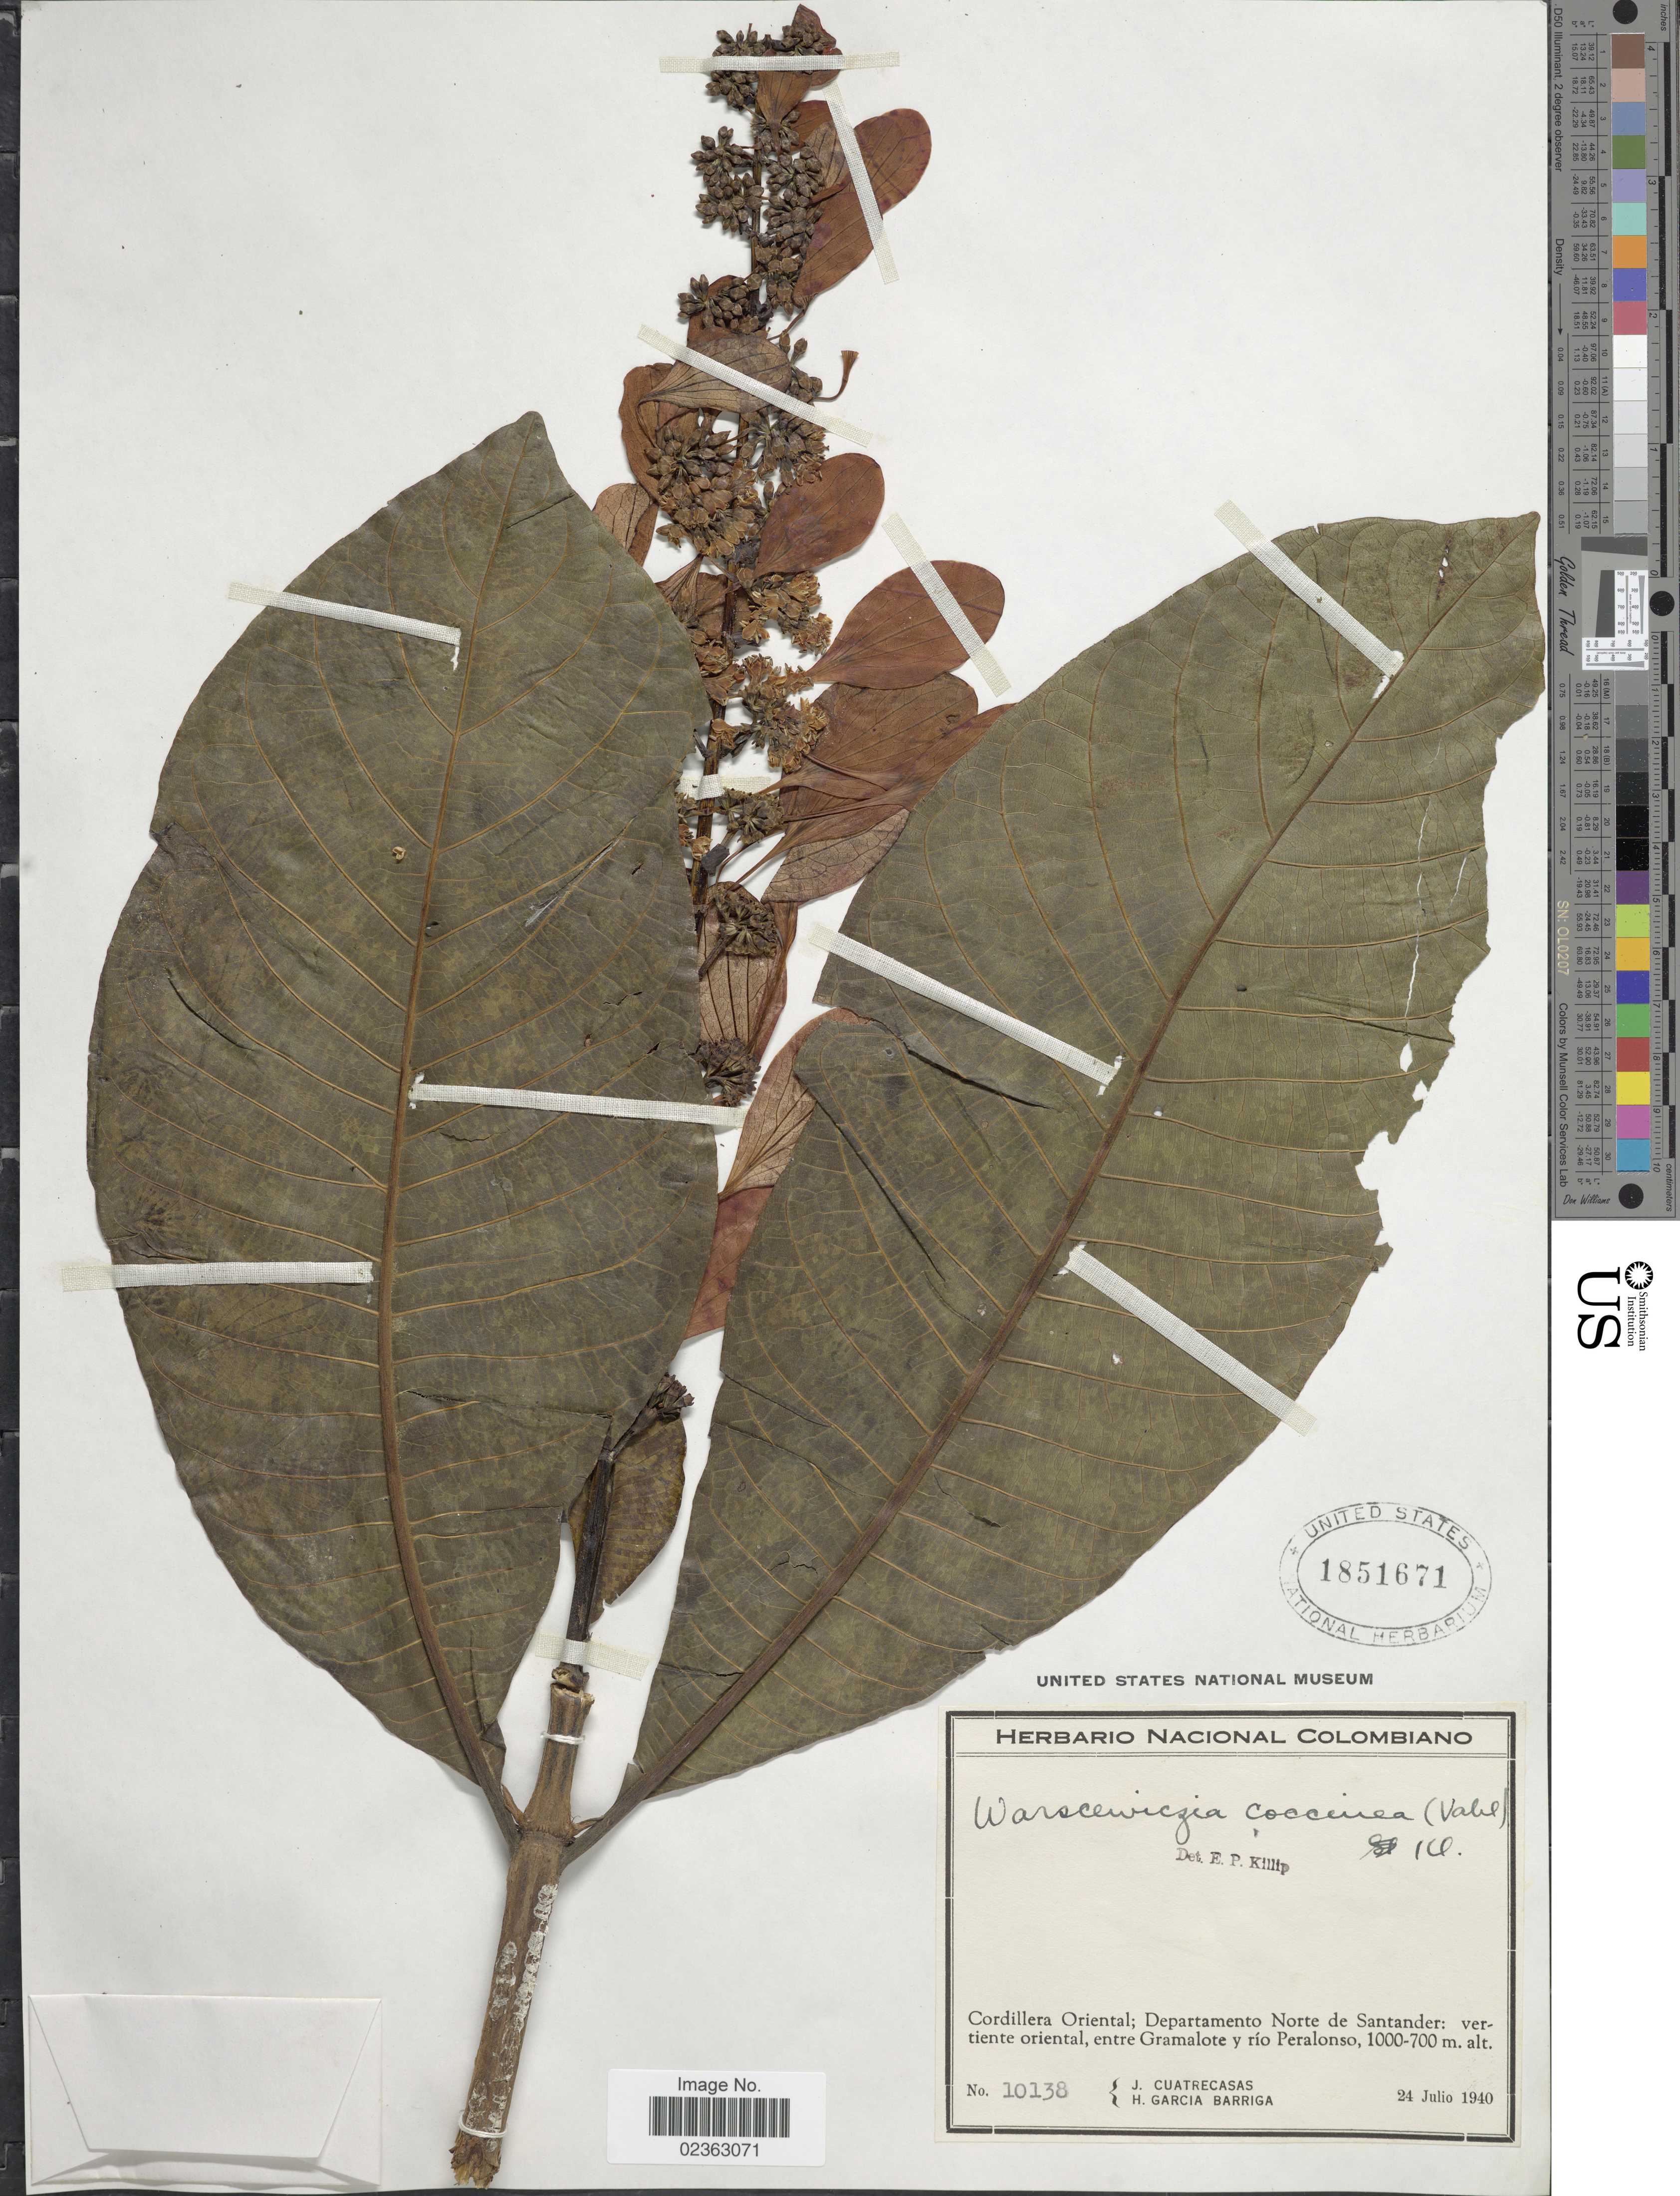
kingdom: Plantae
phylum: Tracheophyta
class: Magnoliopsida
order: Gentianales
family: Rubiaceae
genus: Warszewiczia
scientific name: Warszewiczia coccinea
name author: (Vahl) Klotzsch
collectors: J. Cuatrecasas & H. García Barriga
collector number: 10138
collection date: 1940-07-24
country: Colombia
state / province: Norte de Santander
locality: Cordillera Oriental: vertiente oriental, entre Gramalote y rio Peralonso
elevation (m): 700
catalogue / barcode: US 1851671